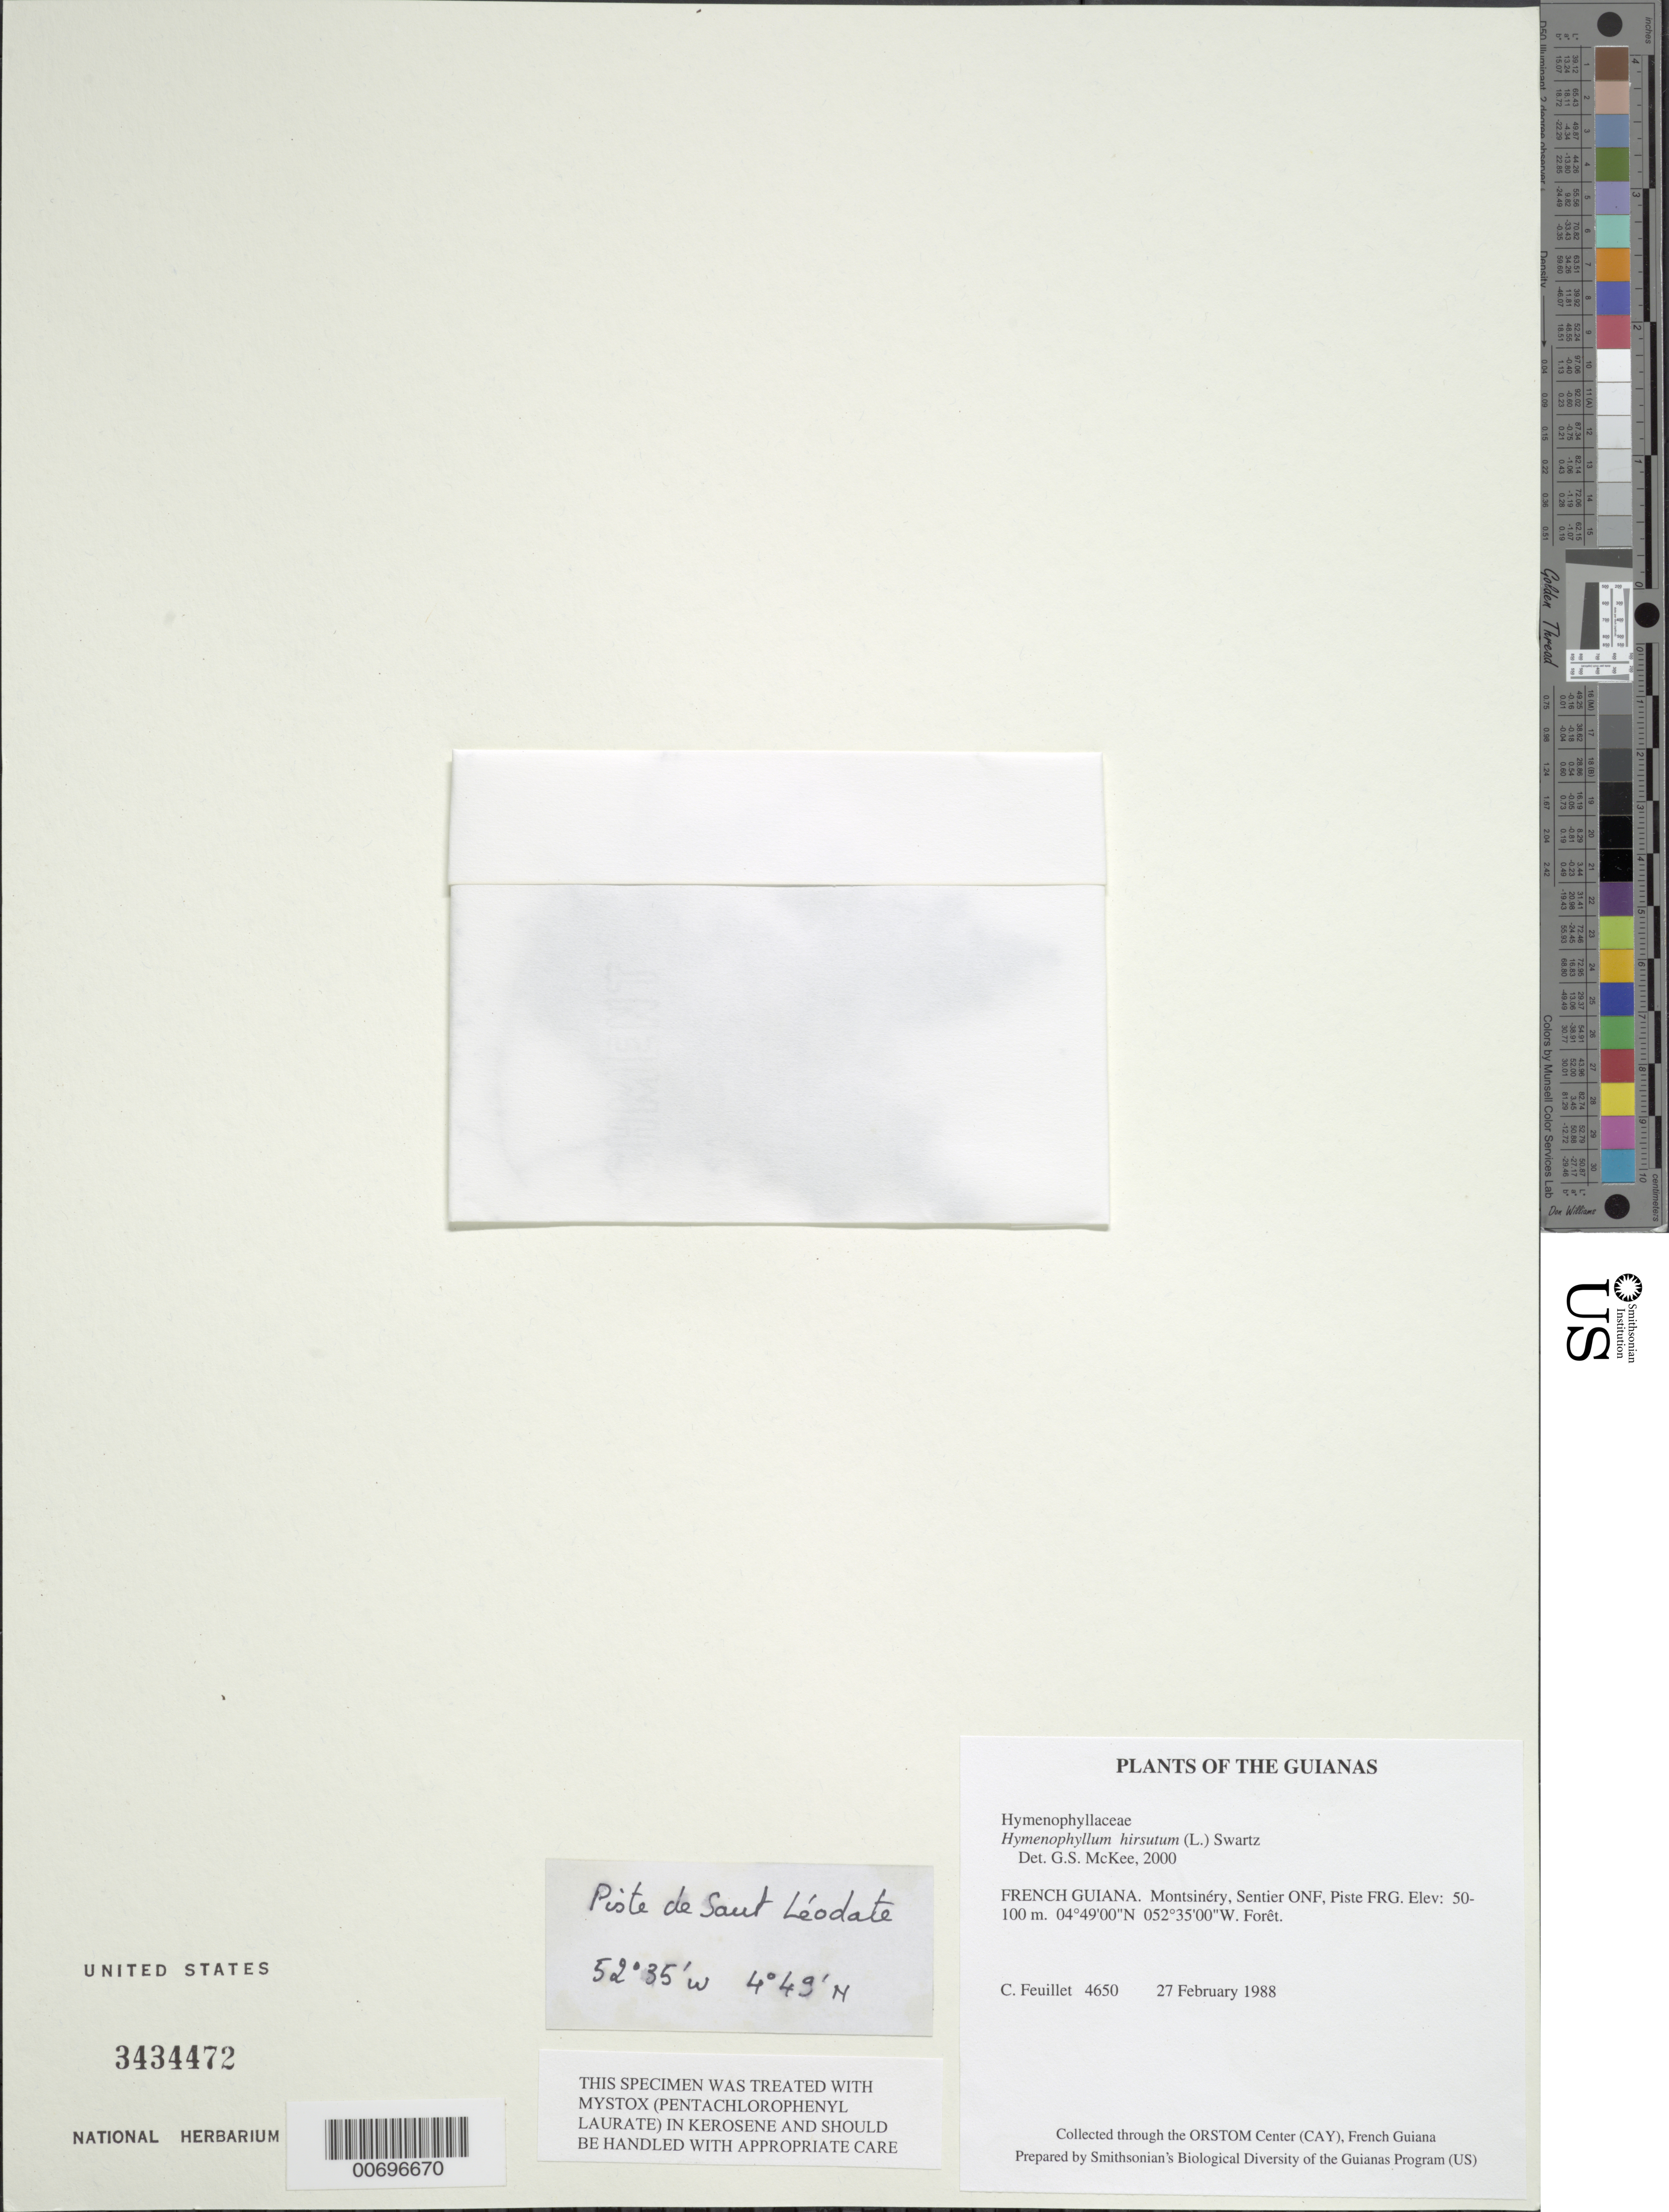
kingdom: Plantae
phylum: Tracheophyta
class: Polypodiopsida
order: Hymenophyllales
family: Hymenophyllaceae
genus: Hymenophyllum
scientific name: Hymenophyllum hirsutum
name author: (L.) Sw.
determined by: McKee, G. S., (US), NMNH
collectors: C. Feuillet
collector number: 4650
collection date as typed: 27-Feb-88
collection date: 1988-02-27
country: French Guiana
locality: Montsinéry, Sentier ONF, Piste FRG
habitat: Forêt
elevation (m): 50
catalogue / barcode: US 3434472